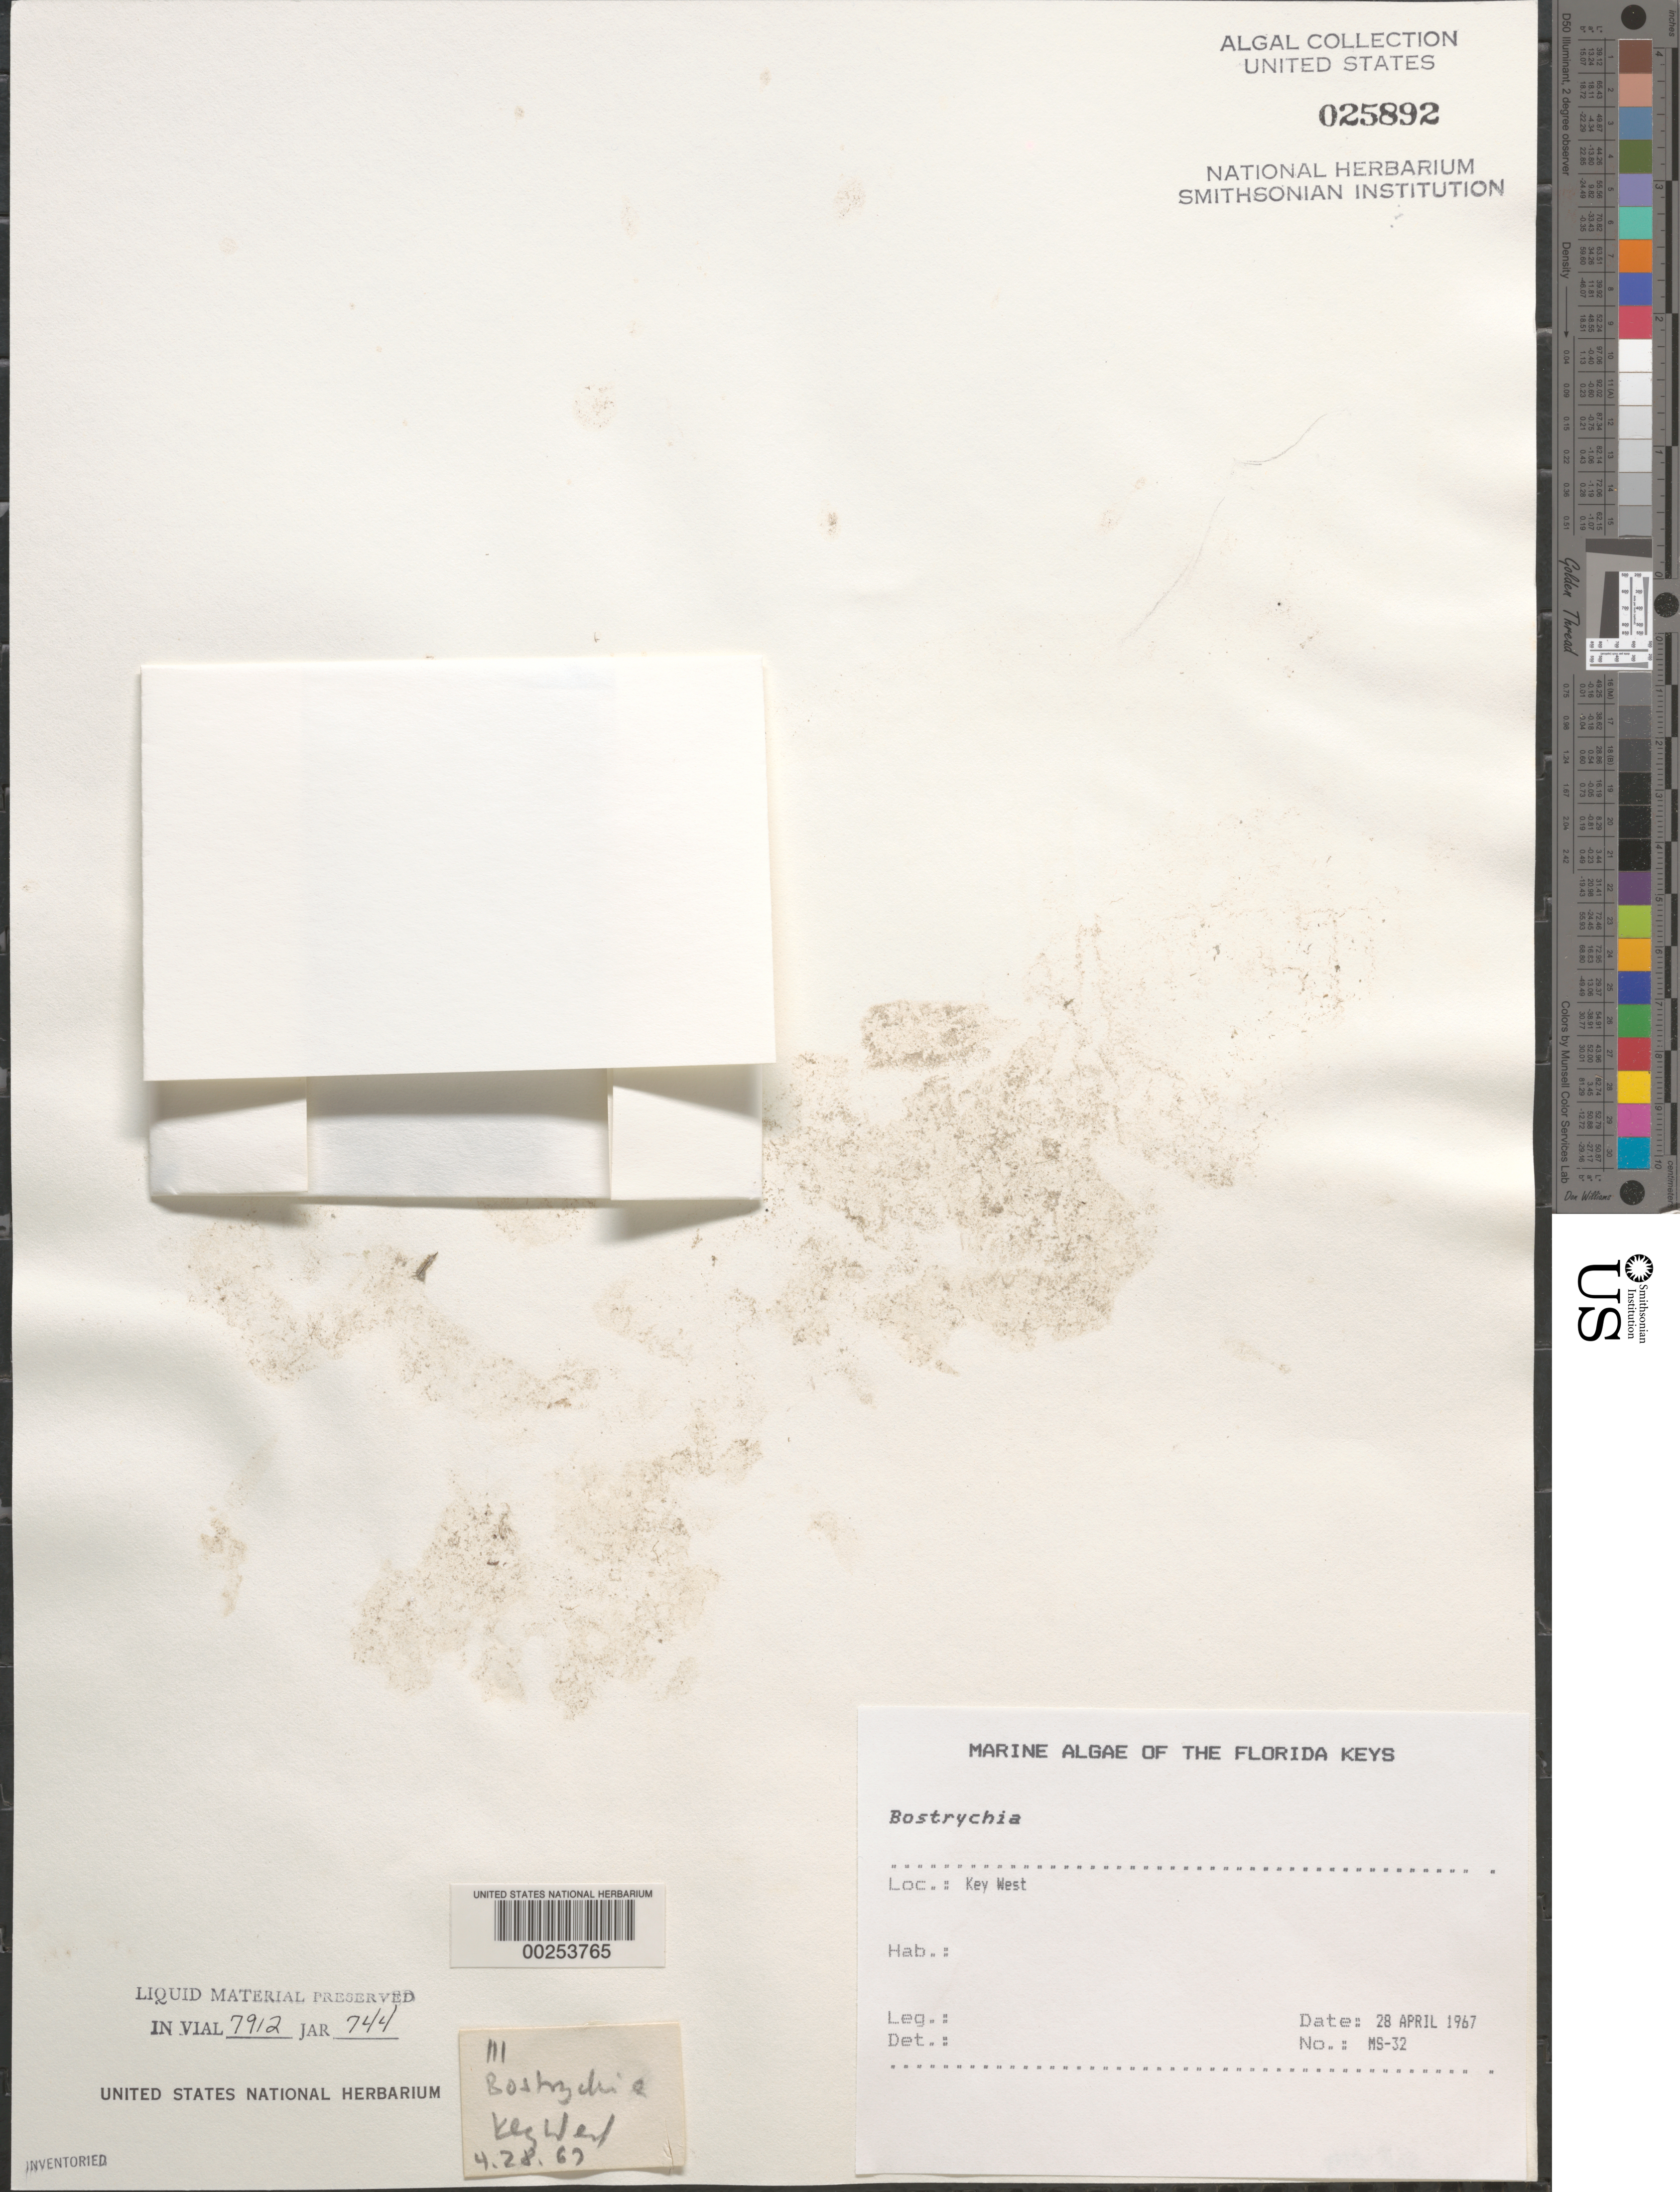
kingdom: Plantae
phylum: Rhodophyta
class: Florideophyceae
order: Ceramiales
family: Rhodomelaceae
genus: Bostrychia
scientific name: Bostrychia sp.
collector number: MS-32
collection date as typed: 28 Apr 1967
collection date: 1967-04-28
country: United States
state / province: Florida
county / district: Monroe County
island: Key West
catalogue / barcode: US 25892